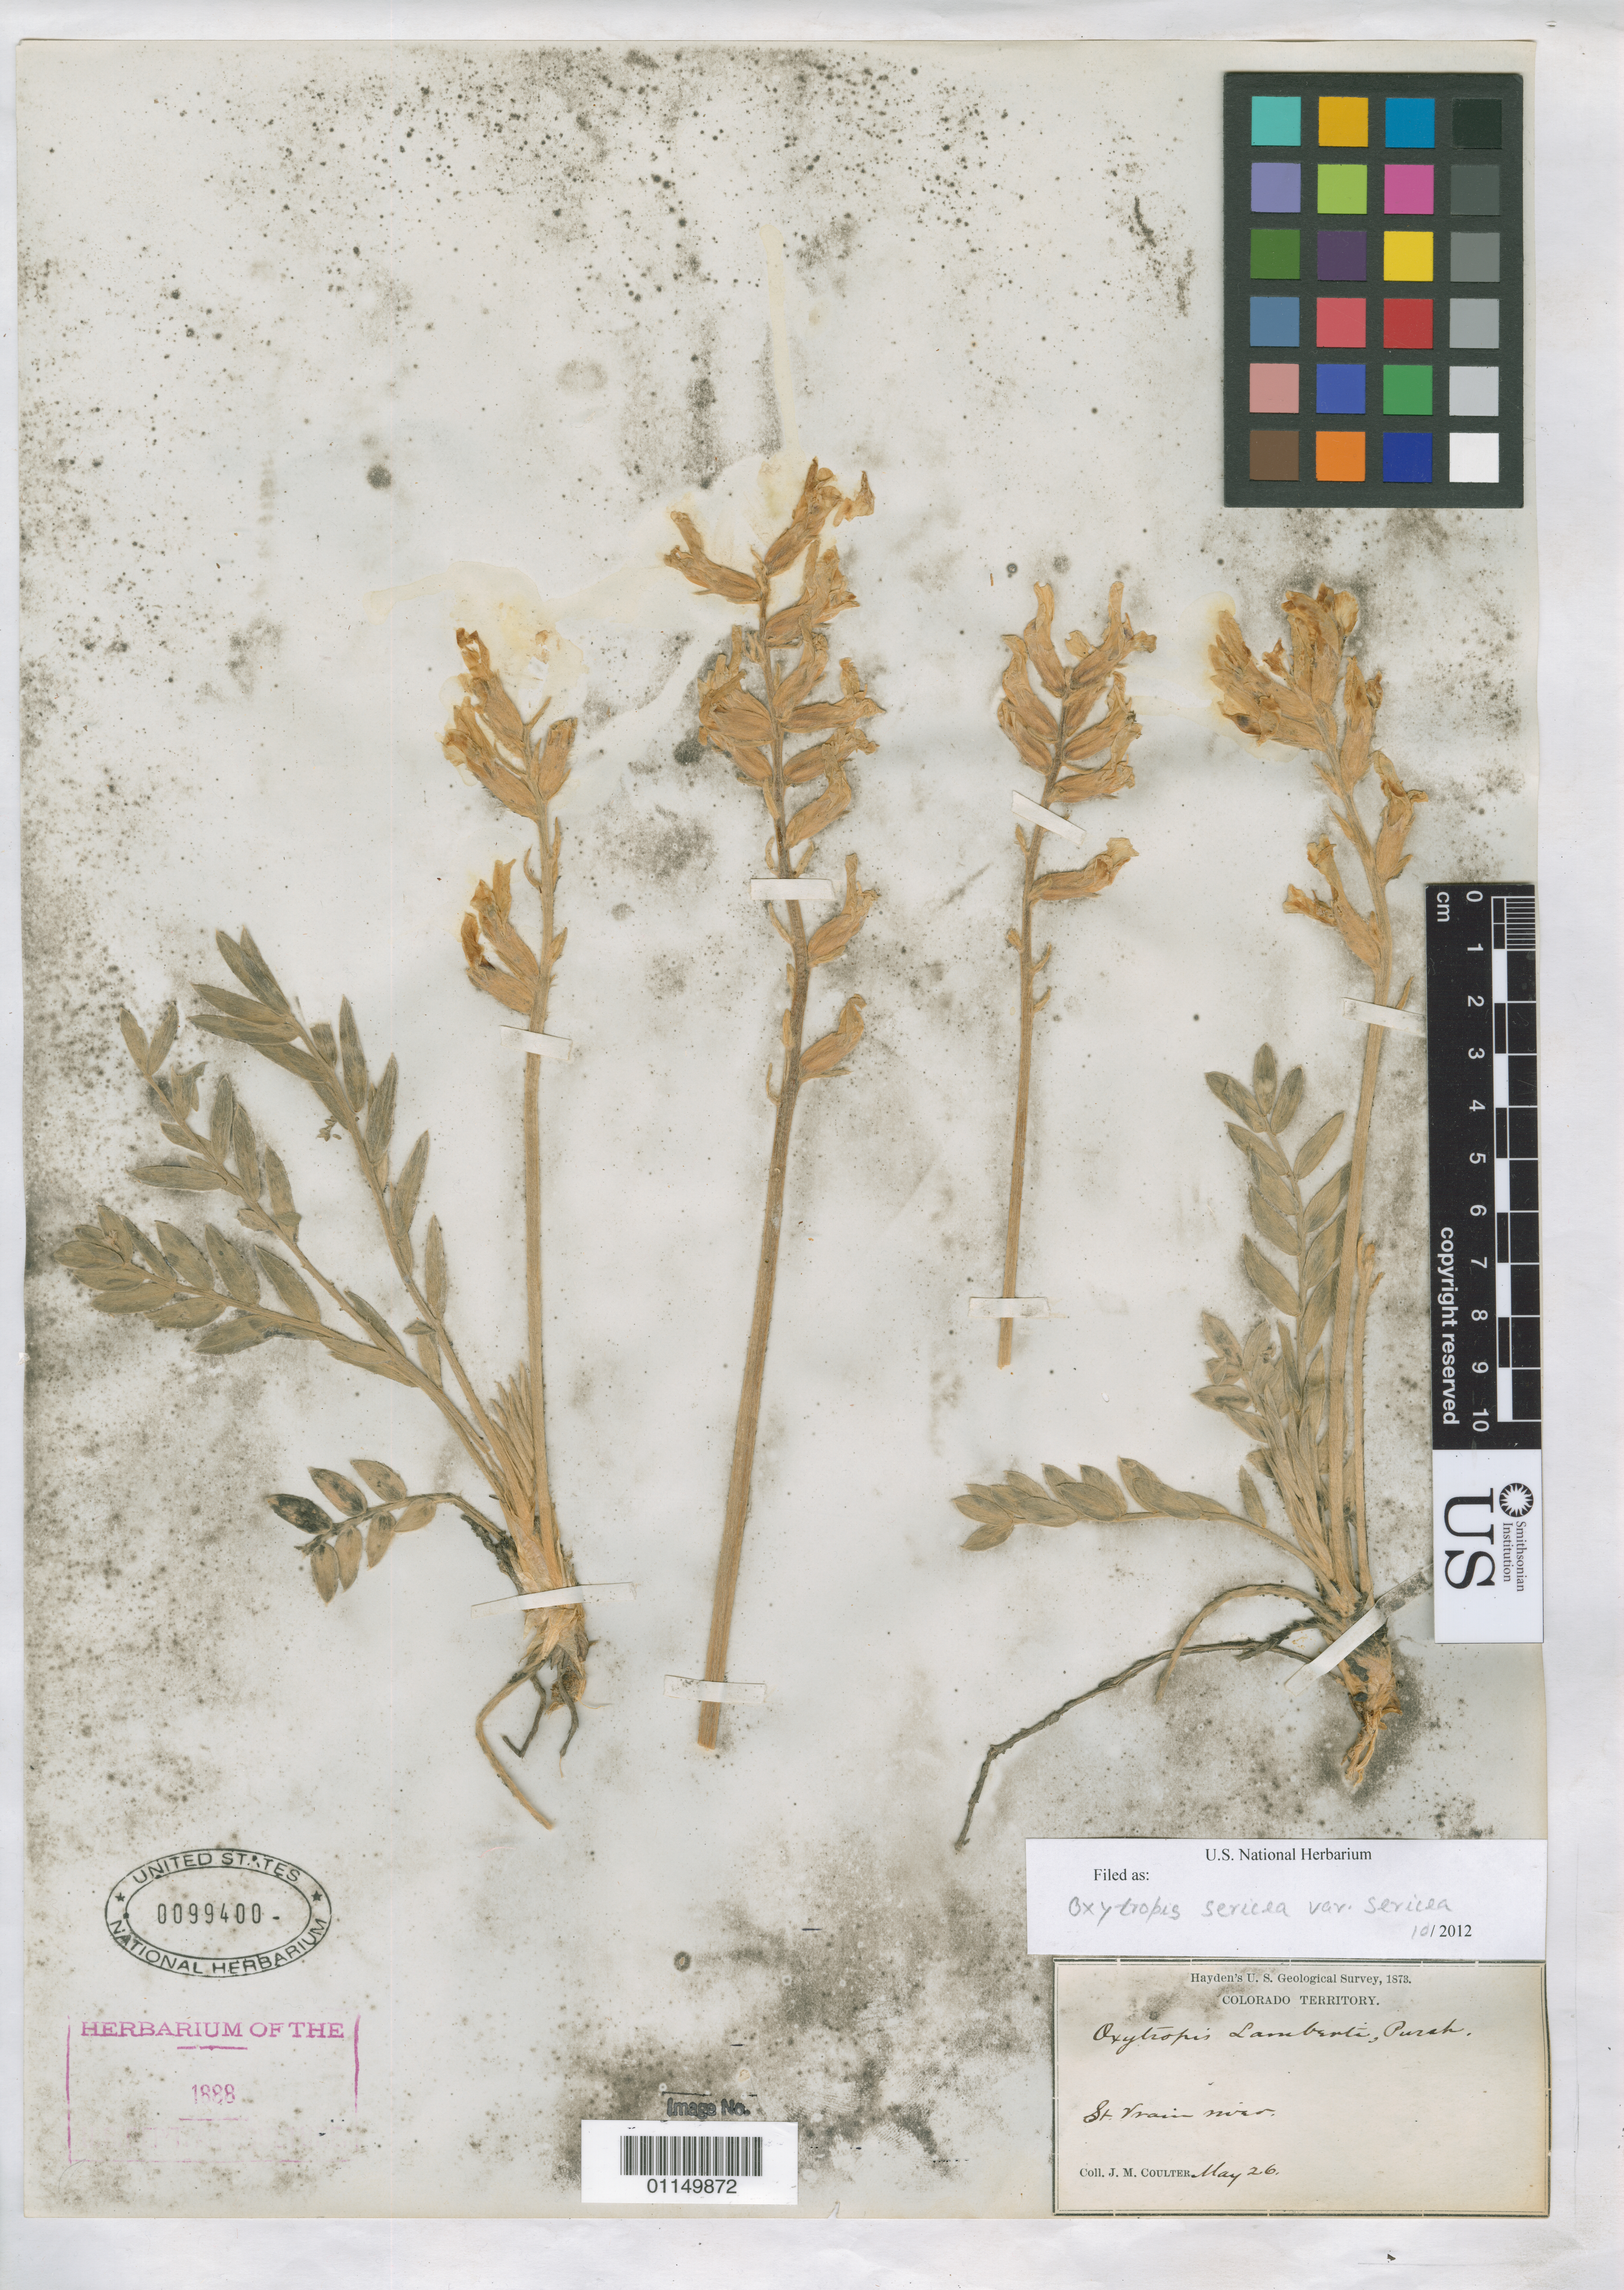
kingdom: Plantae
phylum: Tracheophyta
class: Magnoliopsida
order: Fabales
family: Fabaceae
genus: Oxytropis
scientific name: Oxytropis sericea var. sericea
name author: Nutt.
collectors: J. M. Coulter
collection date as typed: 26 May 1873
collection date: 1873-05-26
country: United States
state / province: Colorado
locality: St. Vrain River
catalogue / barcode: US 99400